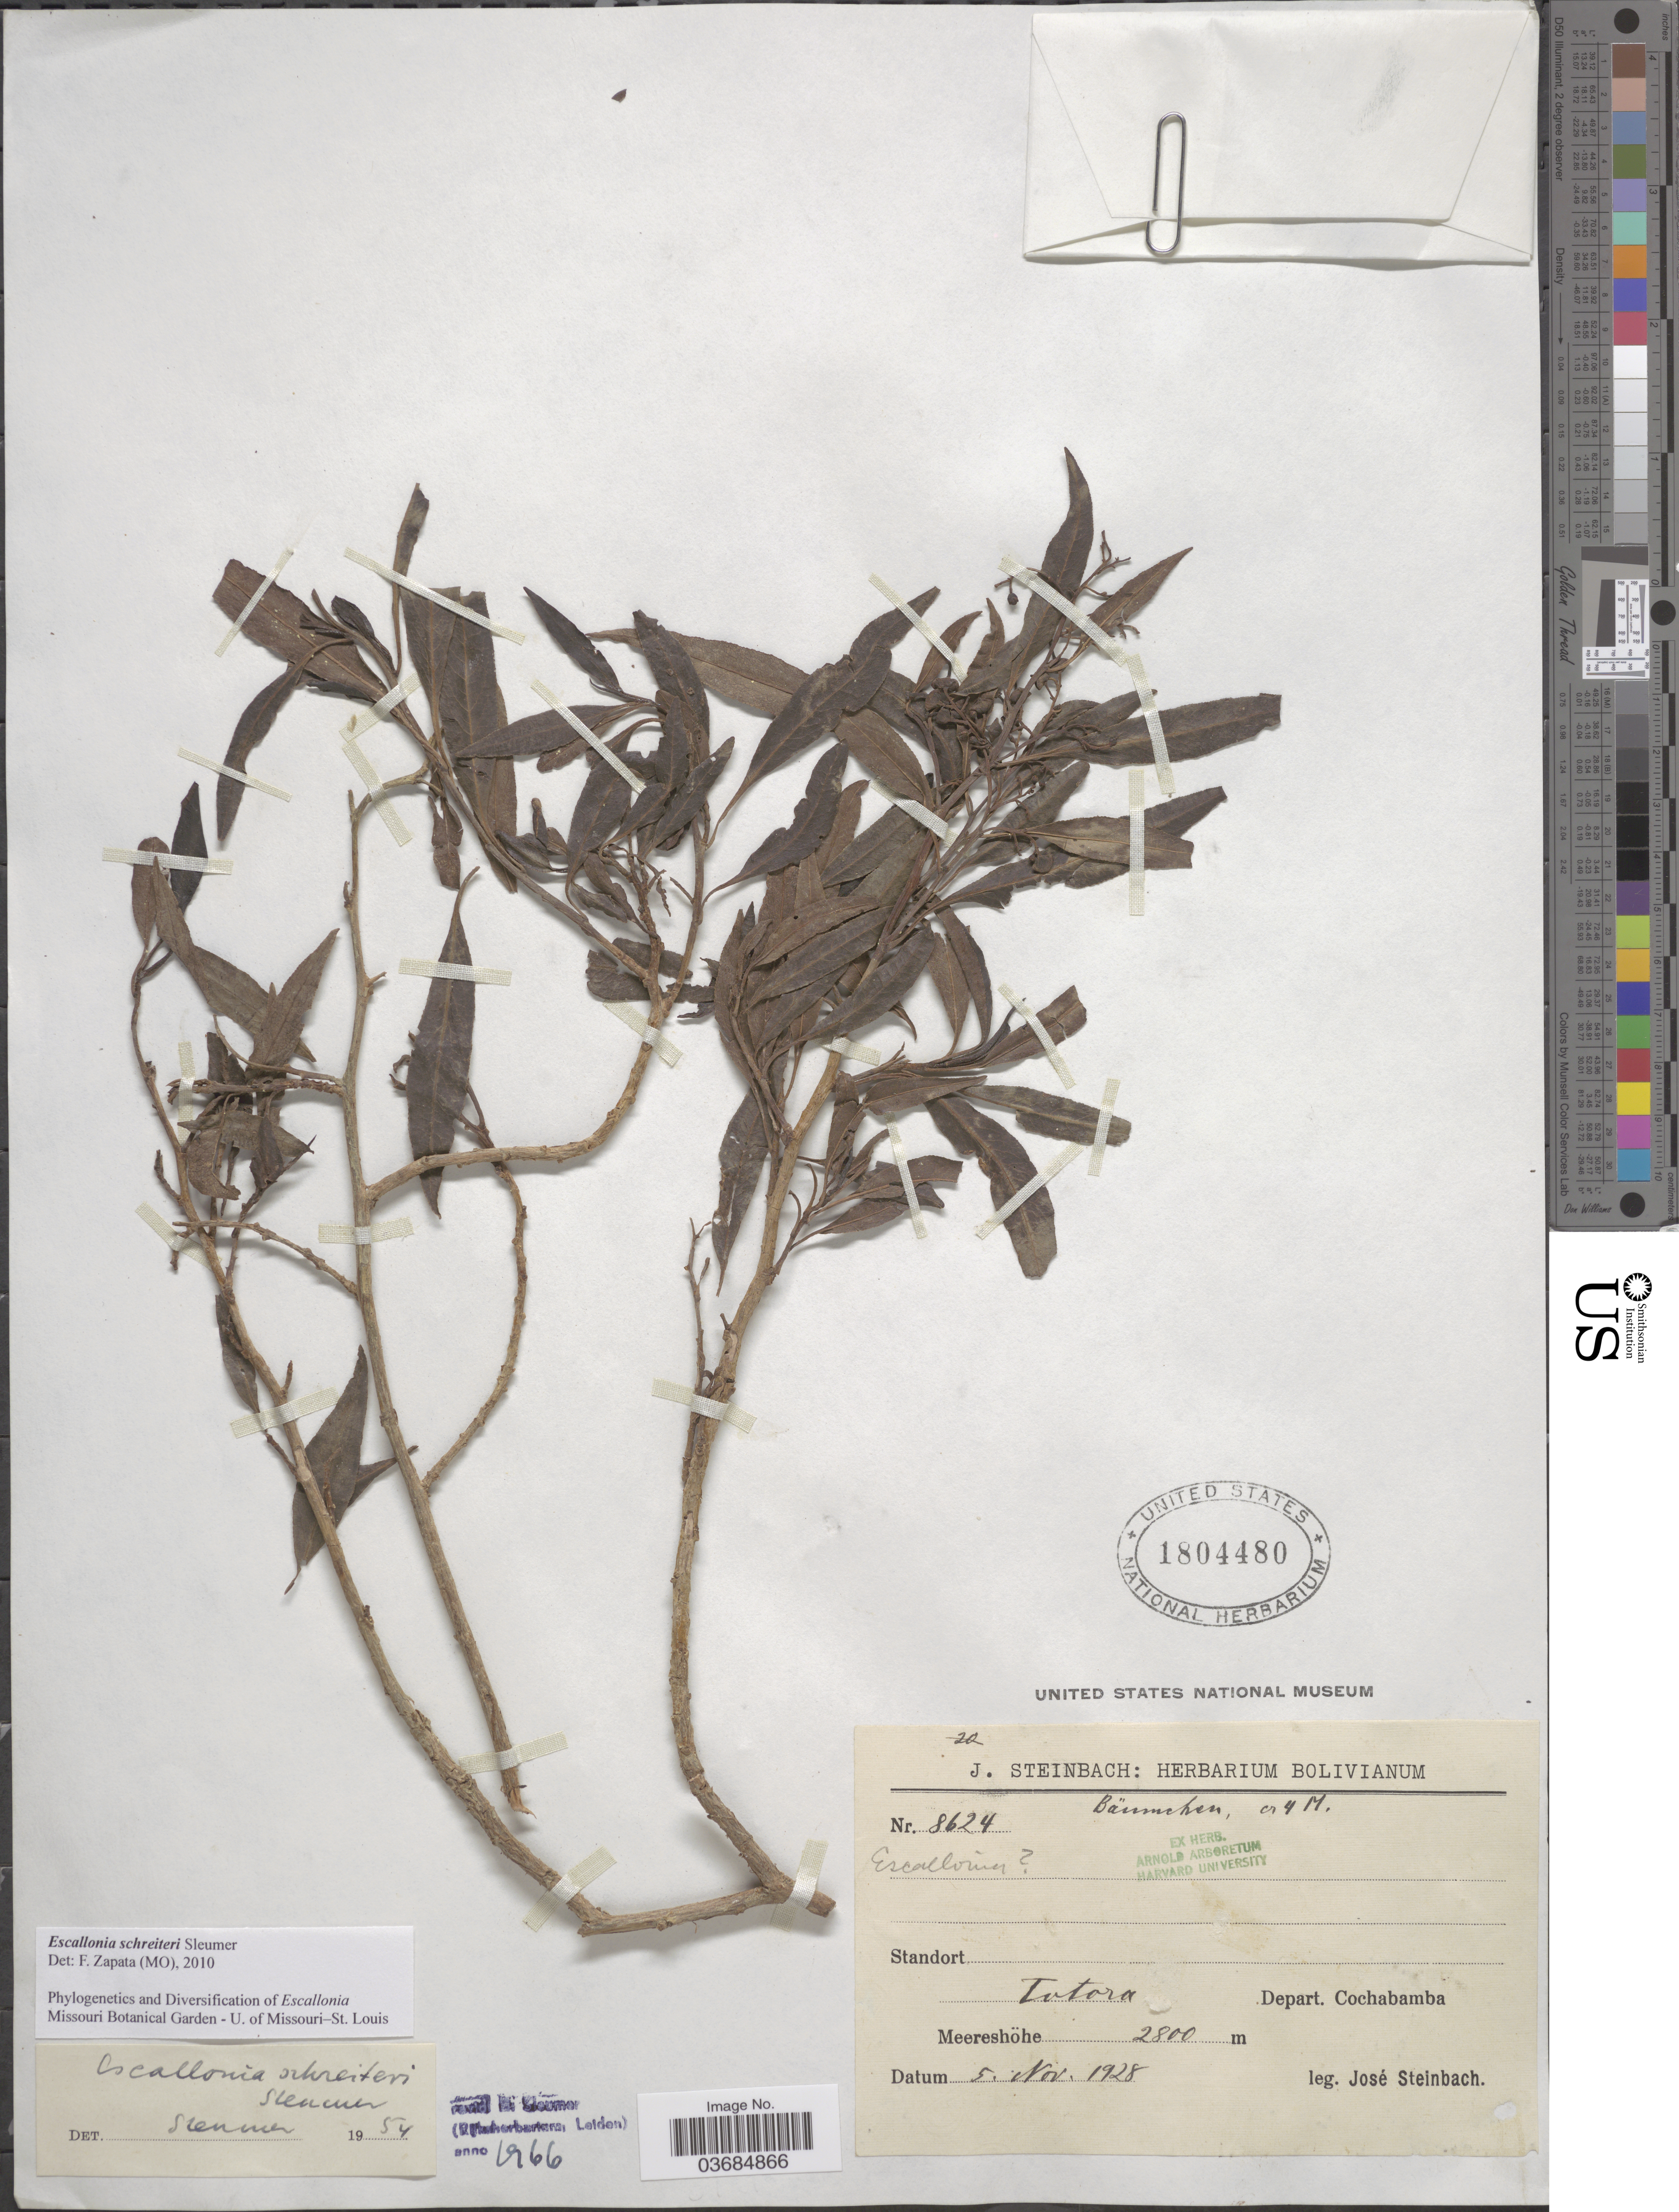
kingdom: Plantae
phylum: Tracheophyta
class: Magnoliopsida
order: Escalloniales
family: Escalloniaceae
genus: Escallonia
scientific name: Escallonia schreiteri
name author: Sleumer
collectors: J. Steinbach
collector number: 8624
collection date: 1928-11-05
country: Bolivia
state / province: Cochabamba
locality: Tutora. Depart. Cochabamba.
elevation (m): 2800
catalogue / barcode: US 1804480